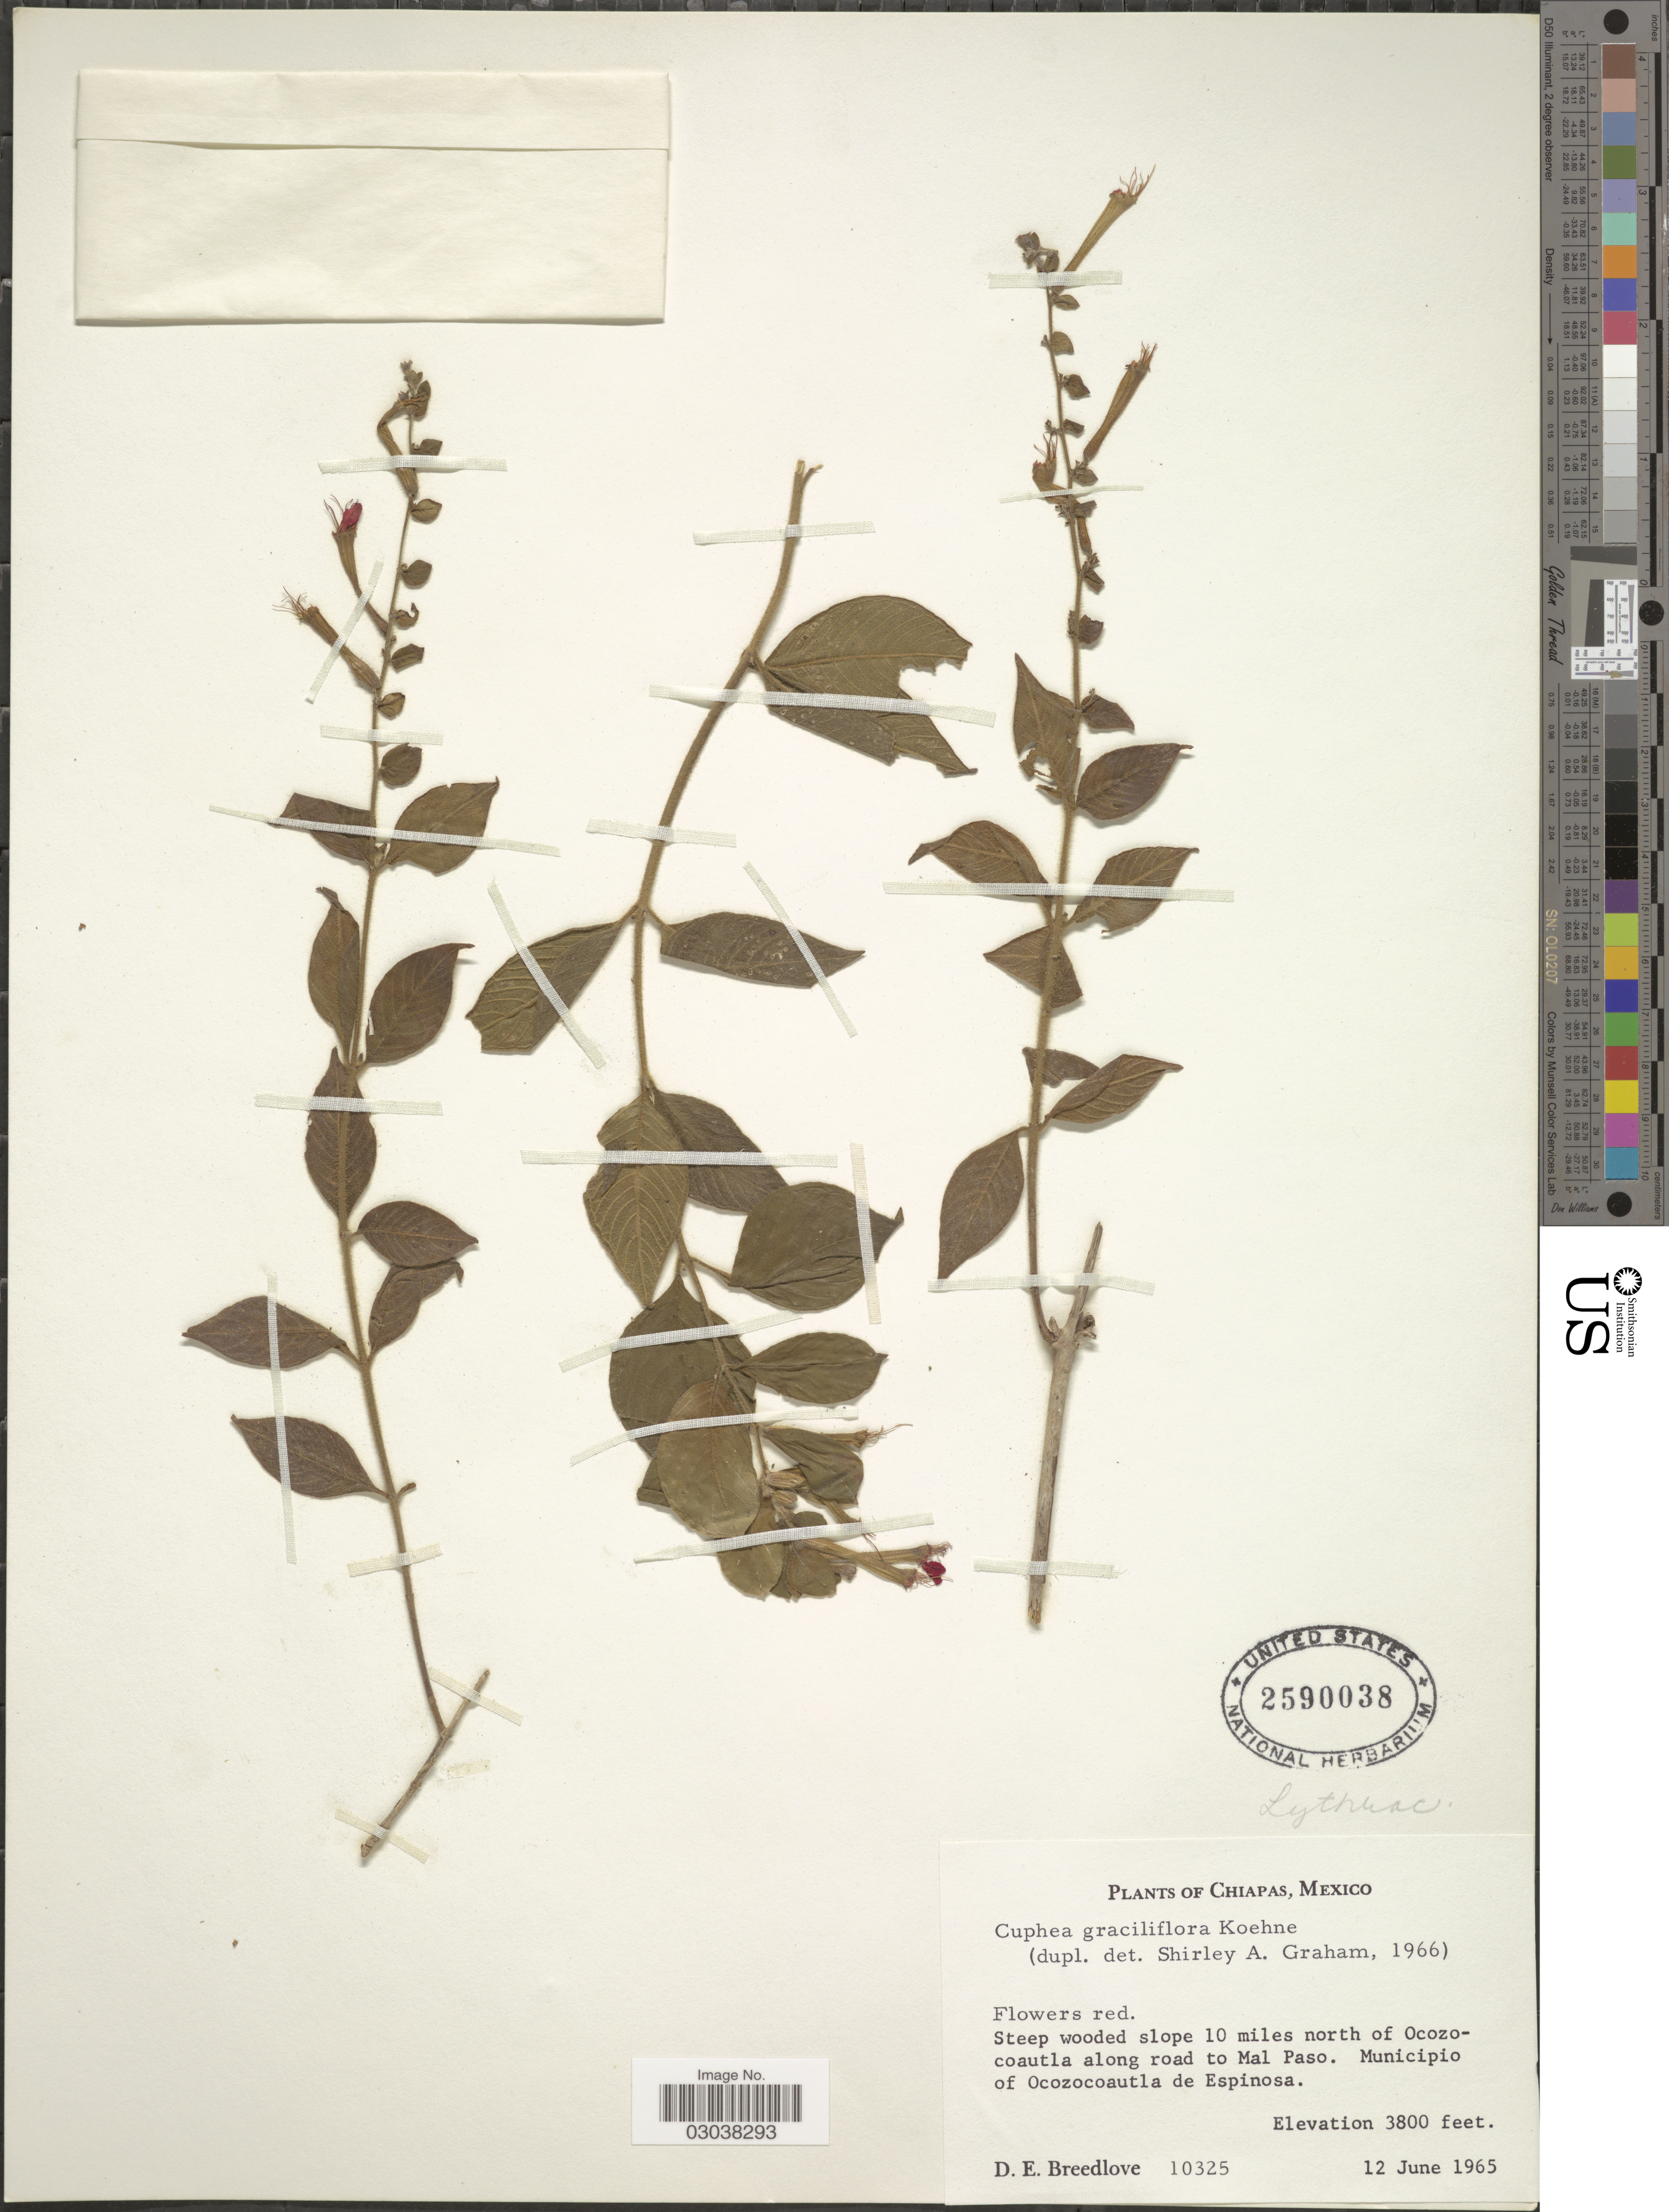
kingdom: Plantae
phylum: Tracheophyta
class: Magnoliopsida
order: Myrtales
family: Lythraceae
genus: Cuphea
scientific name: Cuphea graciliflora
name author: Koehne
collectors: D. E. Breedlove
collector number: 10325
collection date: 1965-06-12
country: Mexico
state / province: Chiapas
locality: Steep wooded slope 10 miles north of Ocozocoautla along road to Mal Paso. Municipio of Ocozocoautla de Espinosa.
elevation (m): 1158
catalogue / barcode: US 2590038